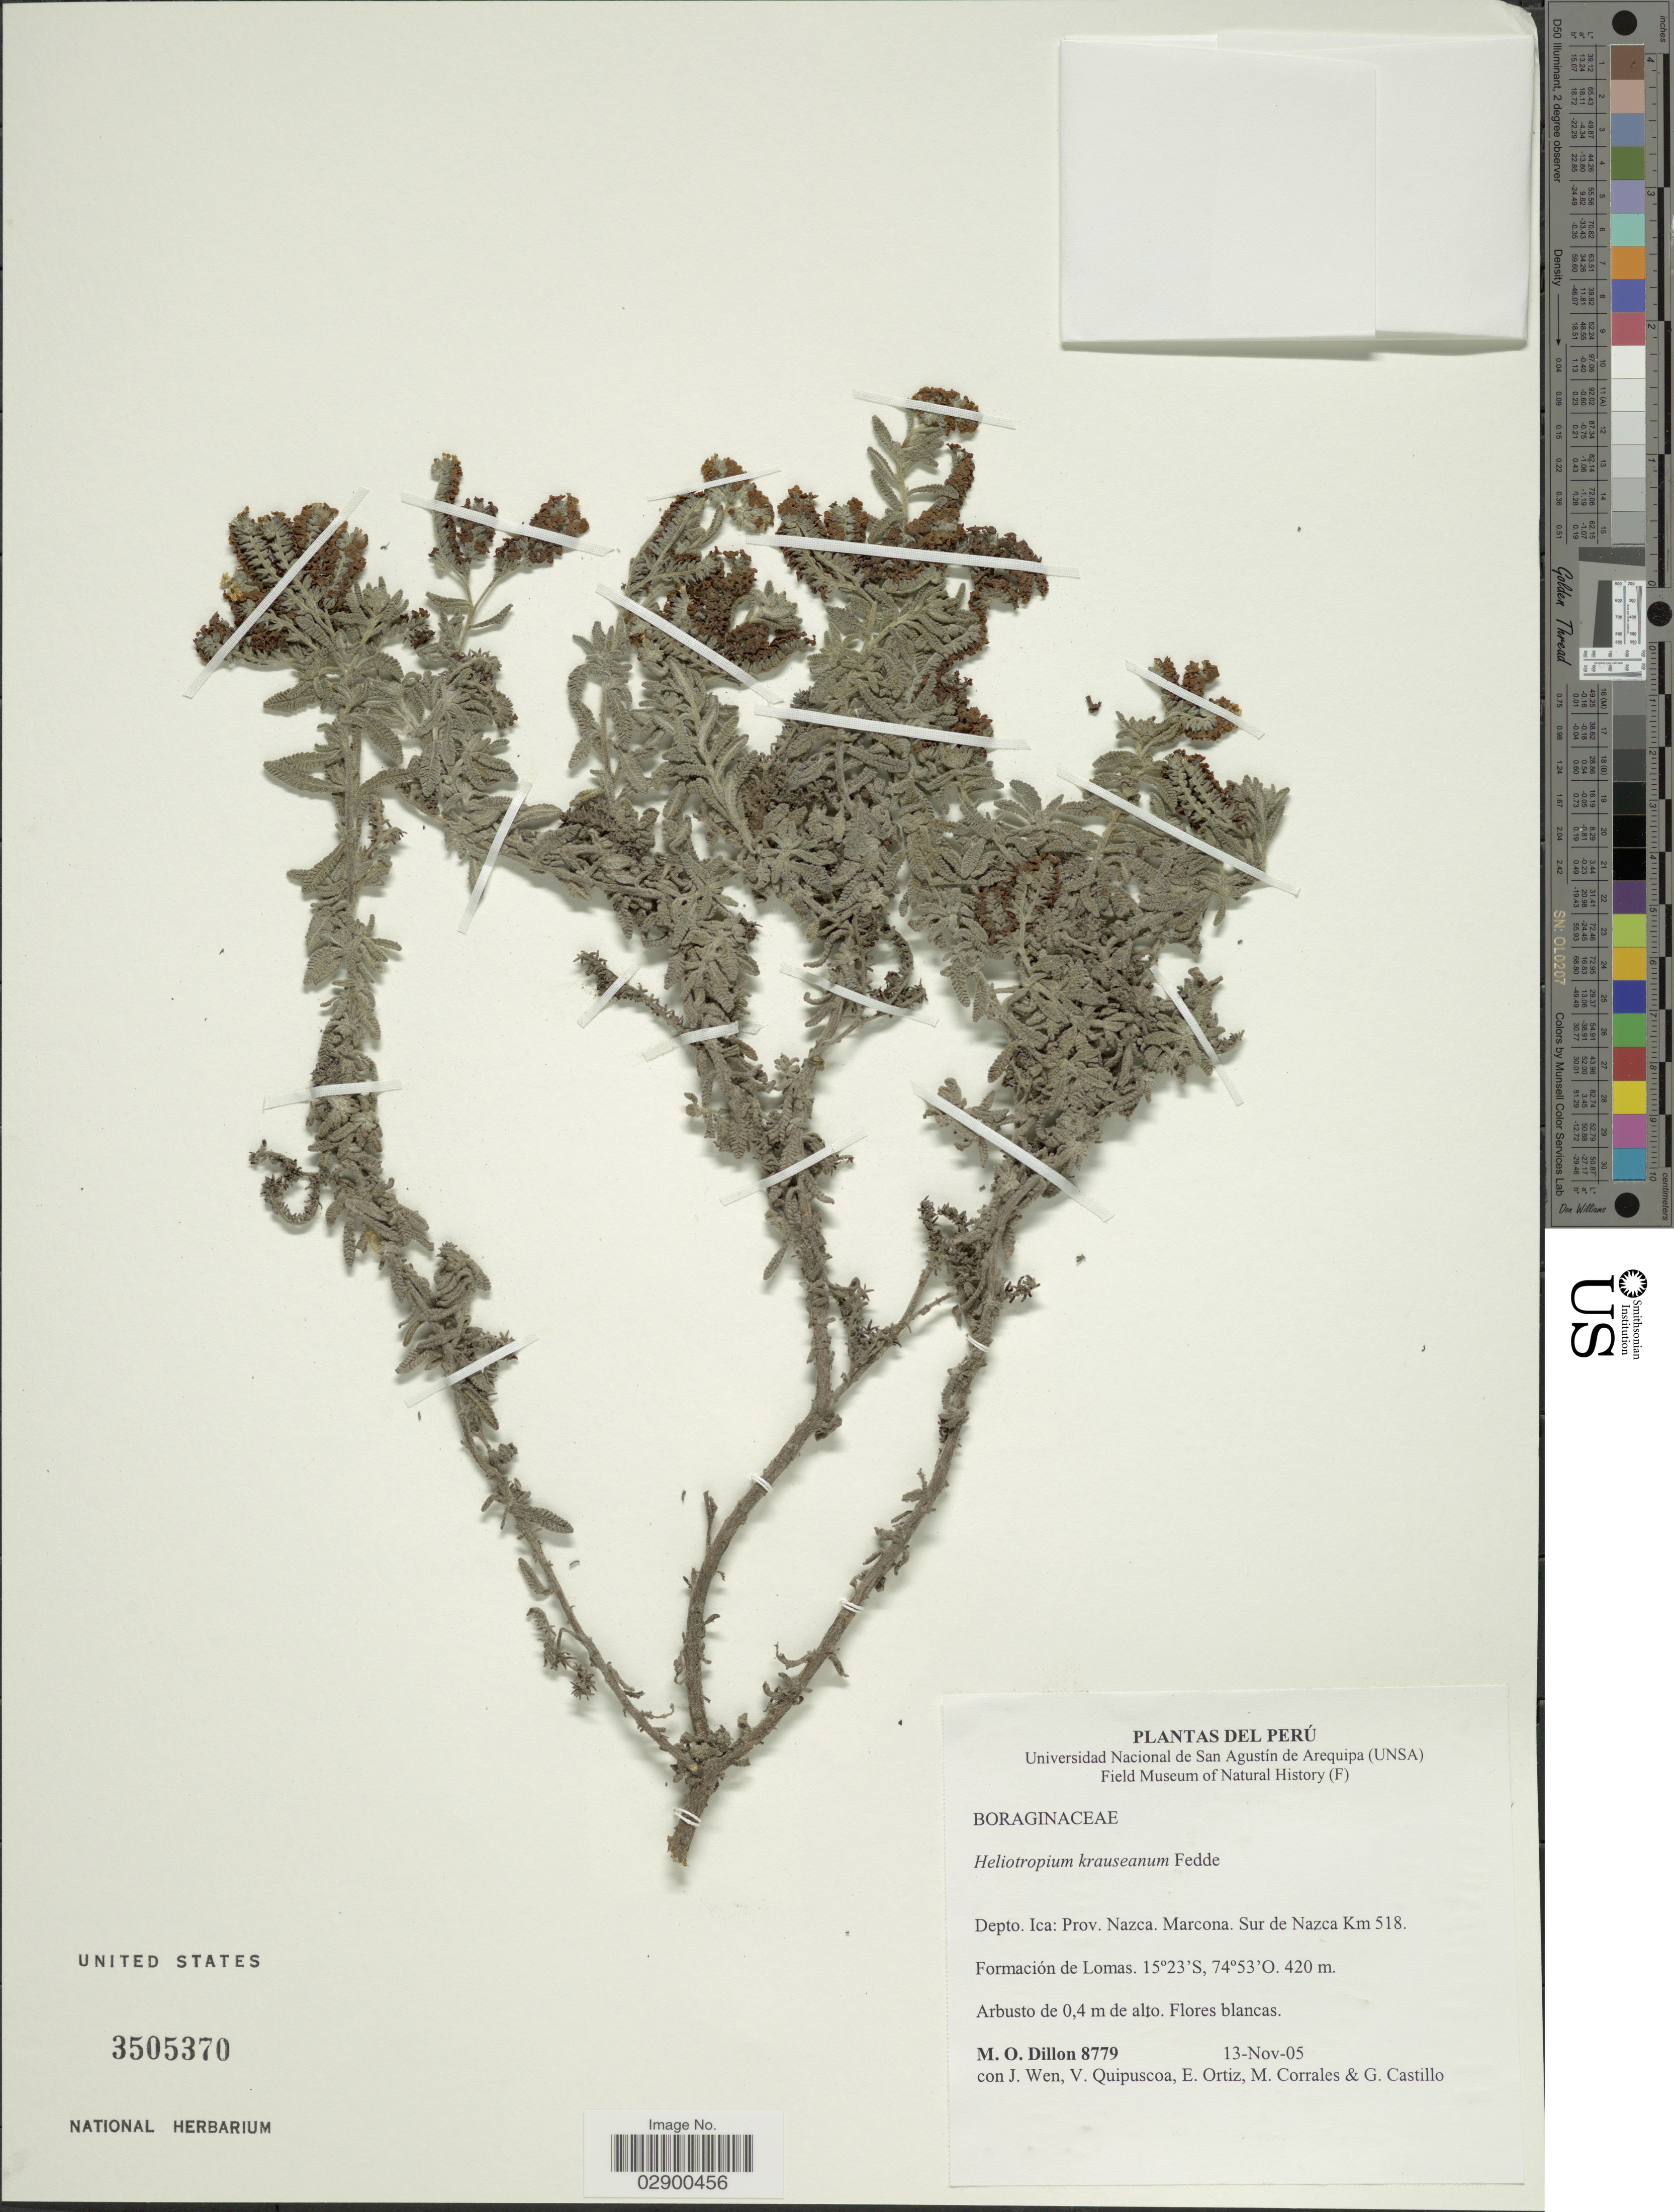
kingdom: Plantae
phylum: Tracheophyta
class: Magnoliopsida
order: Boraginales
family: Heliotropiaceae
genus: Heliotropium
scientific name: Heliotropium krauseanum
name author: Fedde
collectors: M. O. Dillon, J. Wen, V. Quipuscoa, E. Ortiz & et al.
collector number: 8779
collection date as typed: Transcribed d/m/y: 13/11/5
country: Peru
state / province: Ica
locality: Depto. Ica, Prov. Nazca, Marcona, Sur de Nazca Km 518.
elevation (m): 420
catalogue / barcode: US 3505370